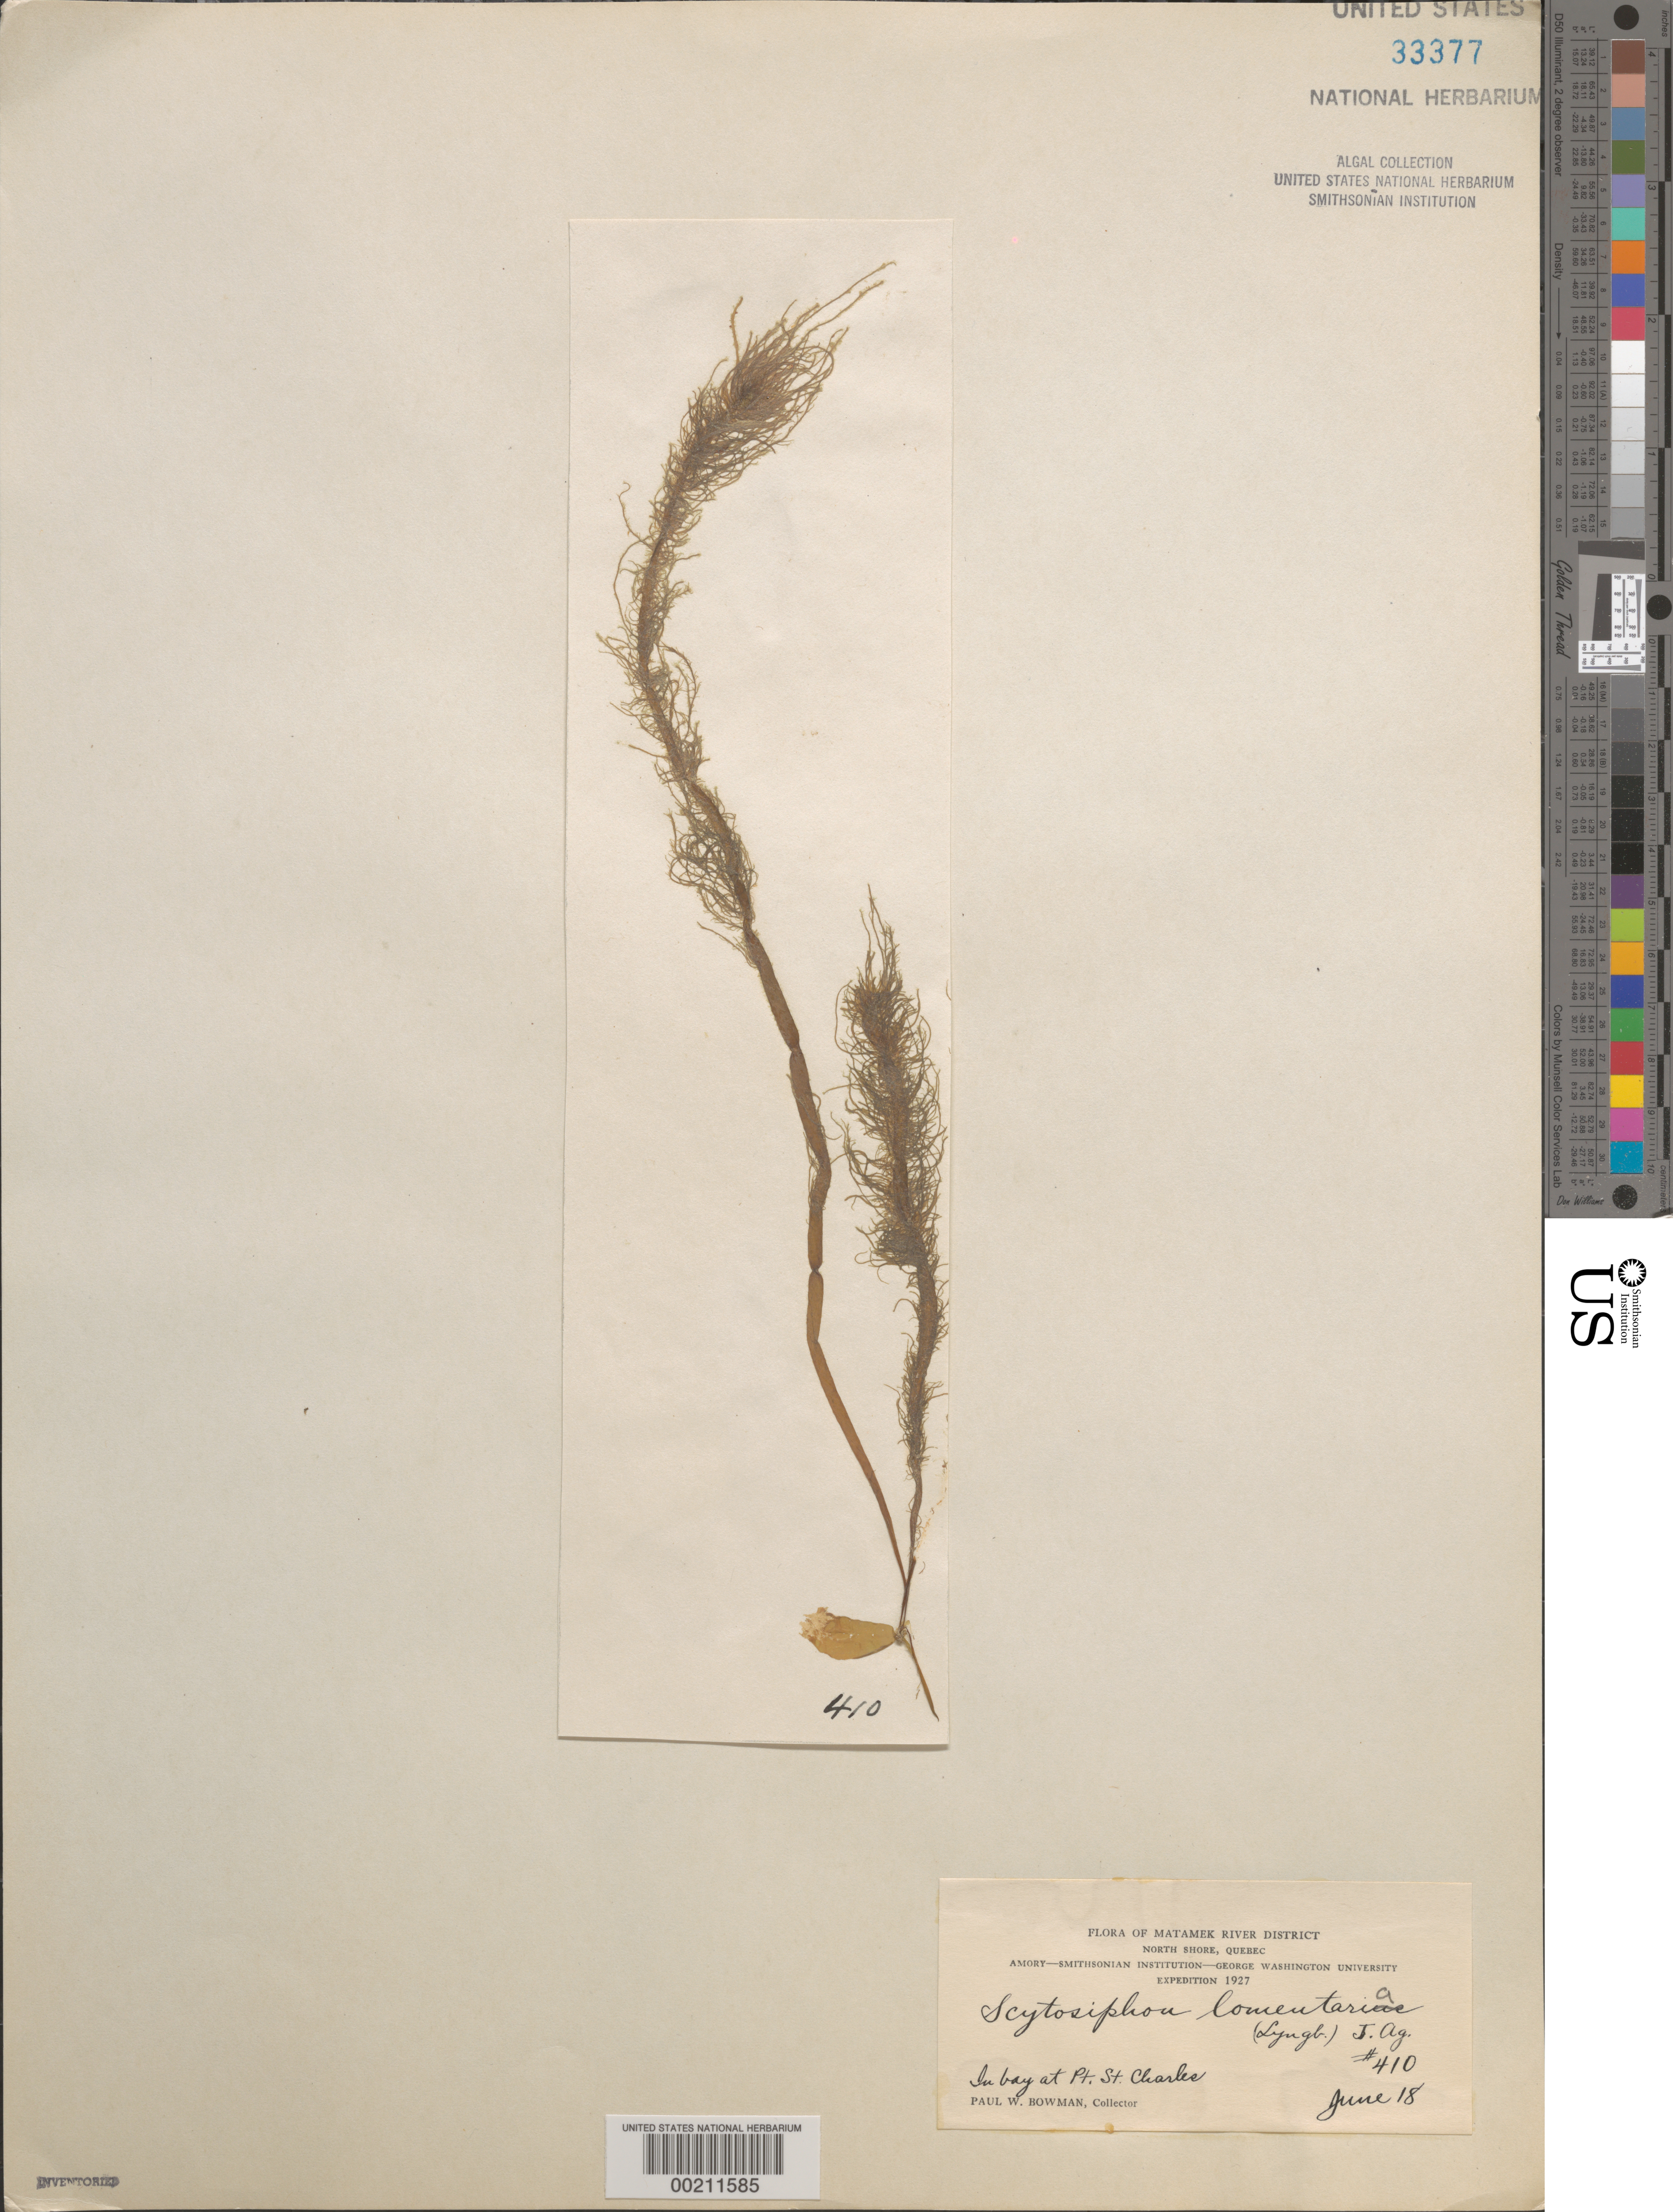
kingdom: Chromista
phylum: Ochrophyta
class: Phaeophyceae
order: Scytosiphonales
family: Scytosiphonaceae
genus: Scytosiphon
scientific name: Scytosiphon lomentaria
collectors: P. Bowman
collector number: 410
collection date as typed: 18 Jun 1927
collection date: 1927-06-18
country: Canada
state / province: Quebec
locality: Matamek river district, north shore, bay at point st. charles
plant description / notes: Amory-Smithsonian Institution-George Washington University Expedition, 1927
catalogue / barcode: US 33377